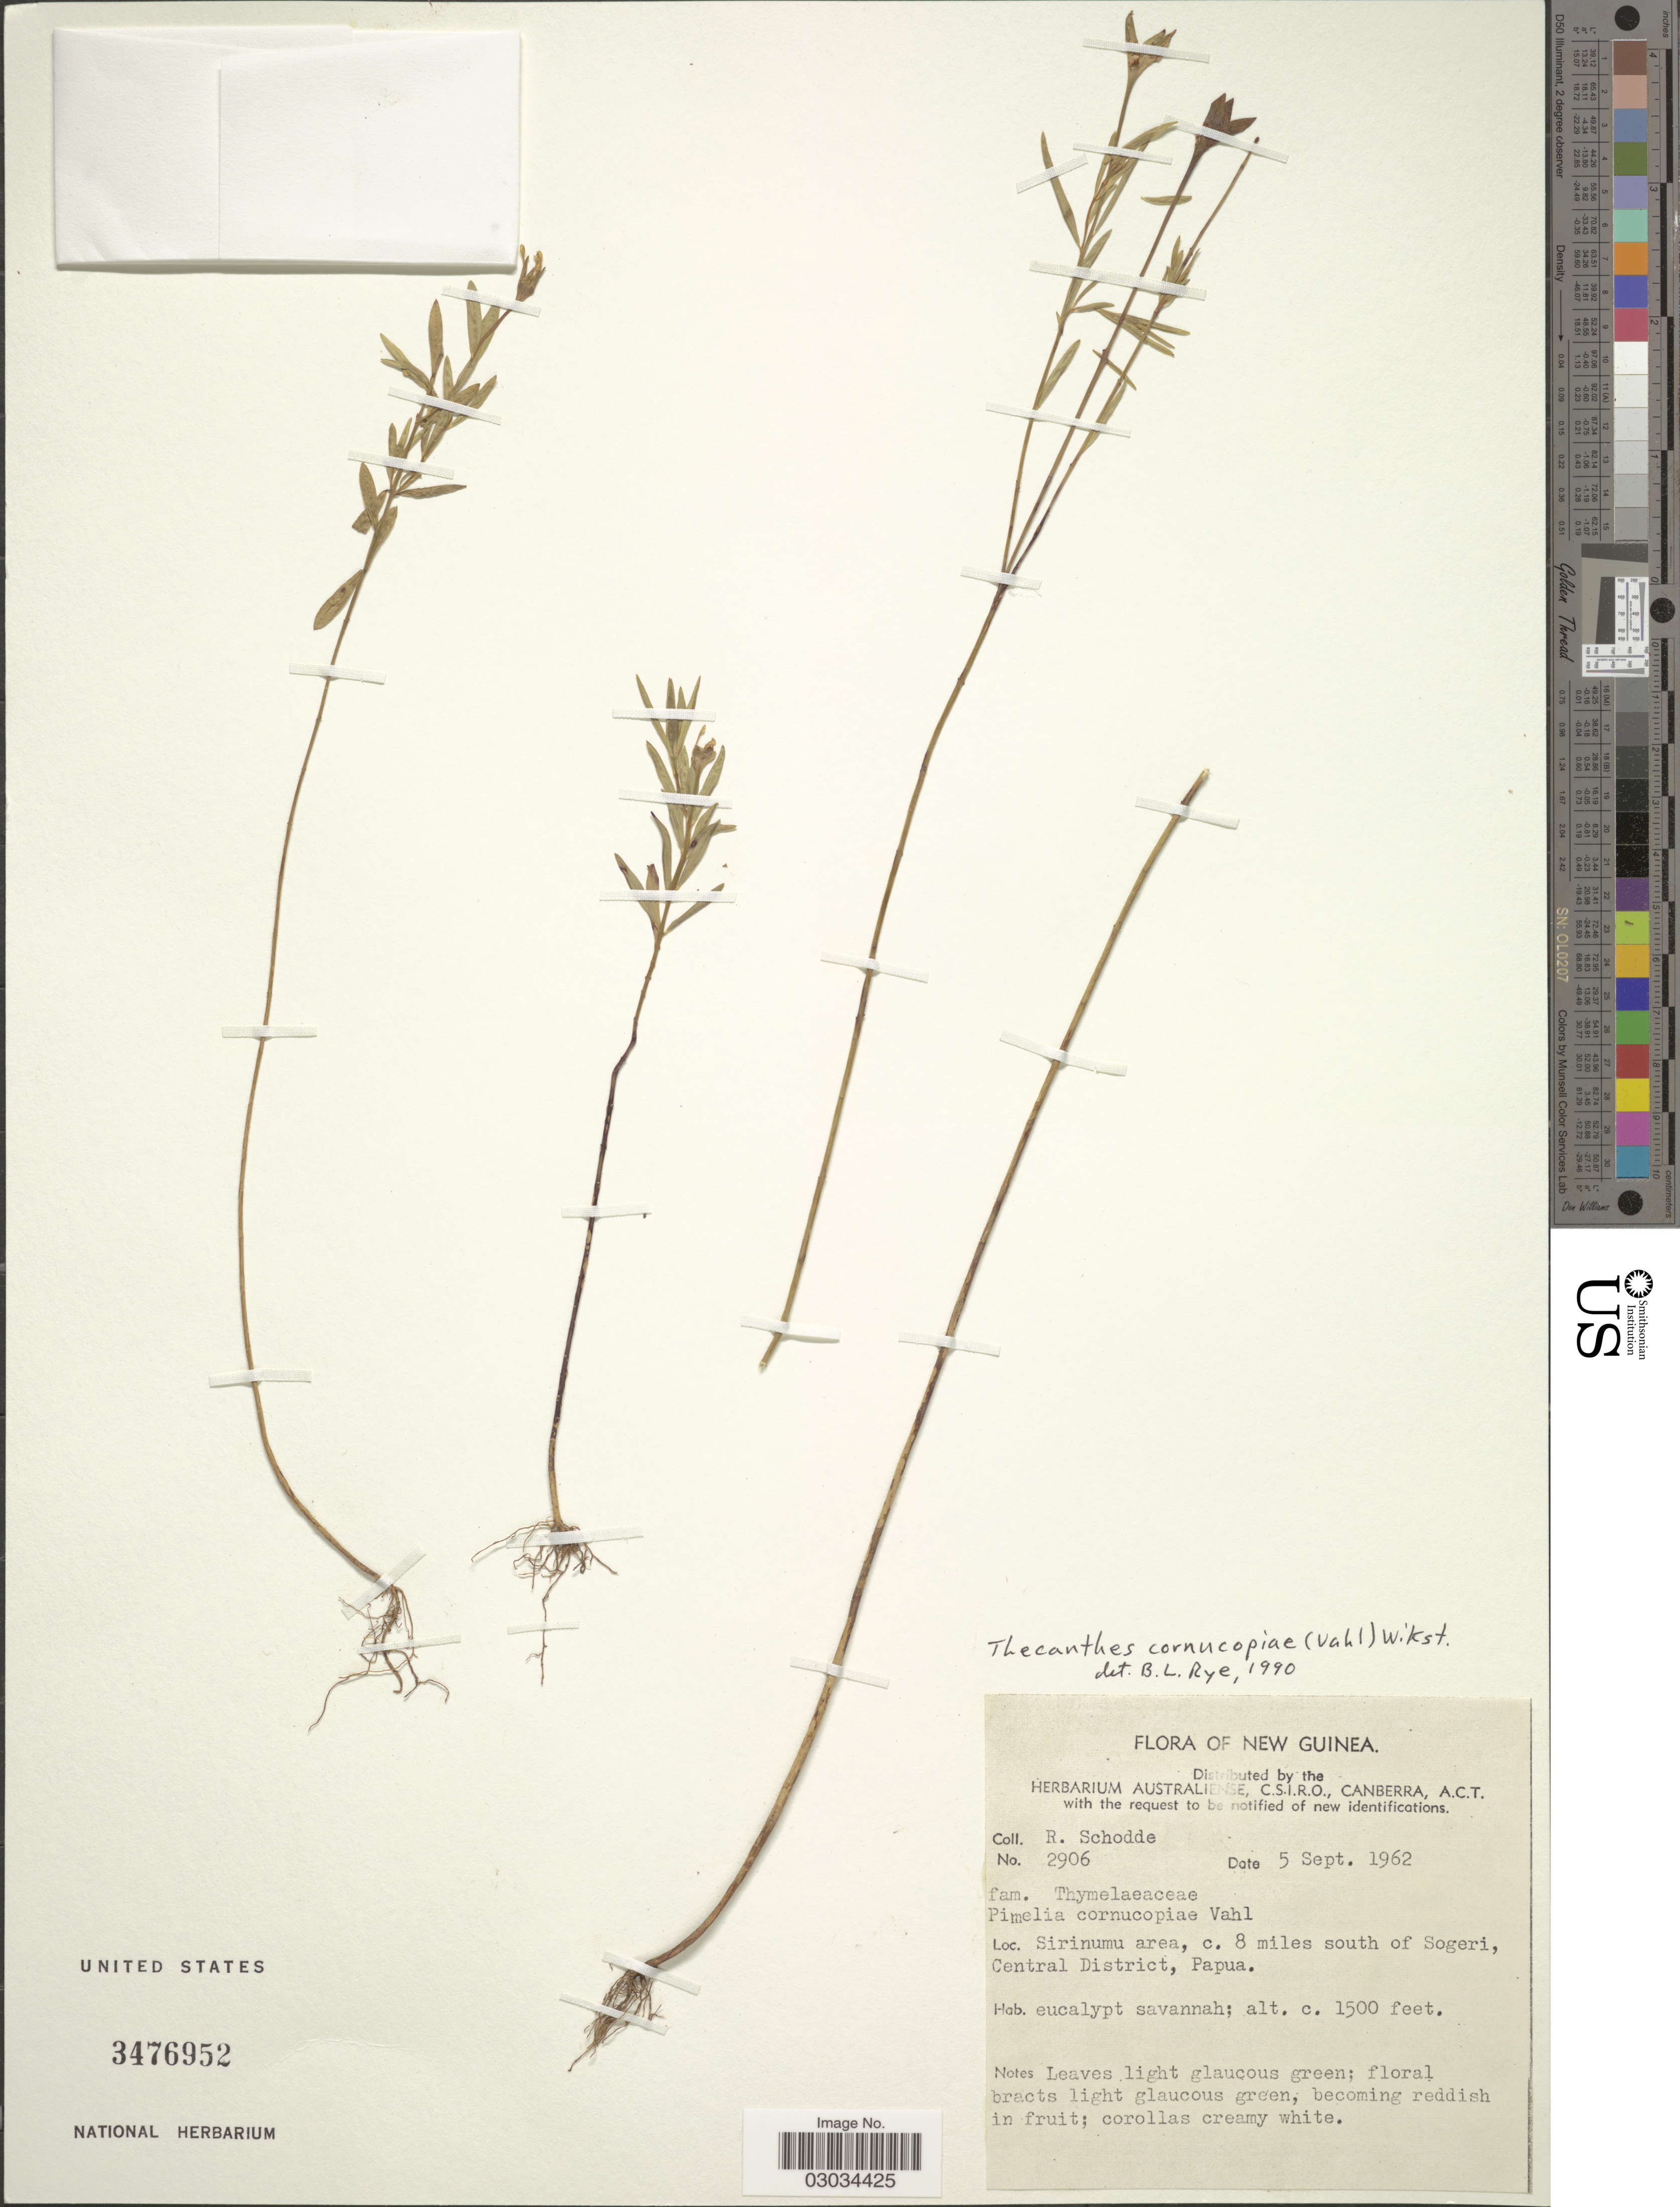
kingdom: Plantae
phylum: Tracheophyta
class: Magnoliopsida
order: Malvales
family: Thymelaeaceae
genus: Pimelea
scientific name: Pimelea cornucopiae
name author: Vahl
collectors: R. Schodde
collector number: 2906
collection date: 1962-09-05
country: Papua New Guinea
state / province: Central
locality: New Guinea. Sirinumu area, c. 8 miles south of Sogeri, Central District, Papua.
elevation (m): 457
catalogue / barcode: US 3476952